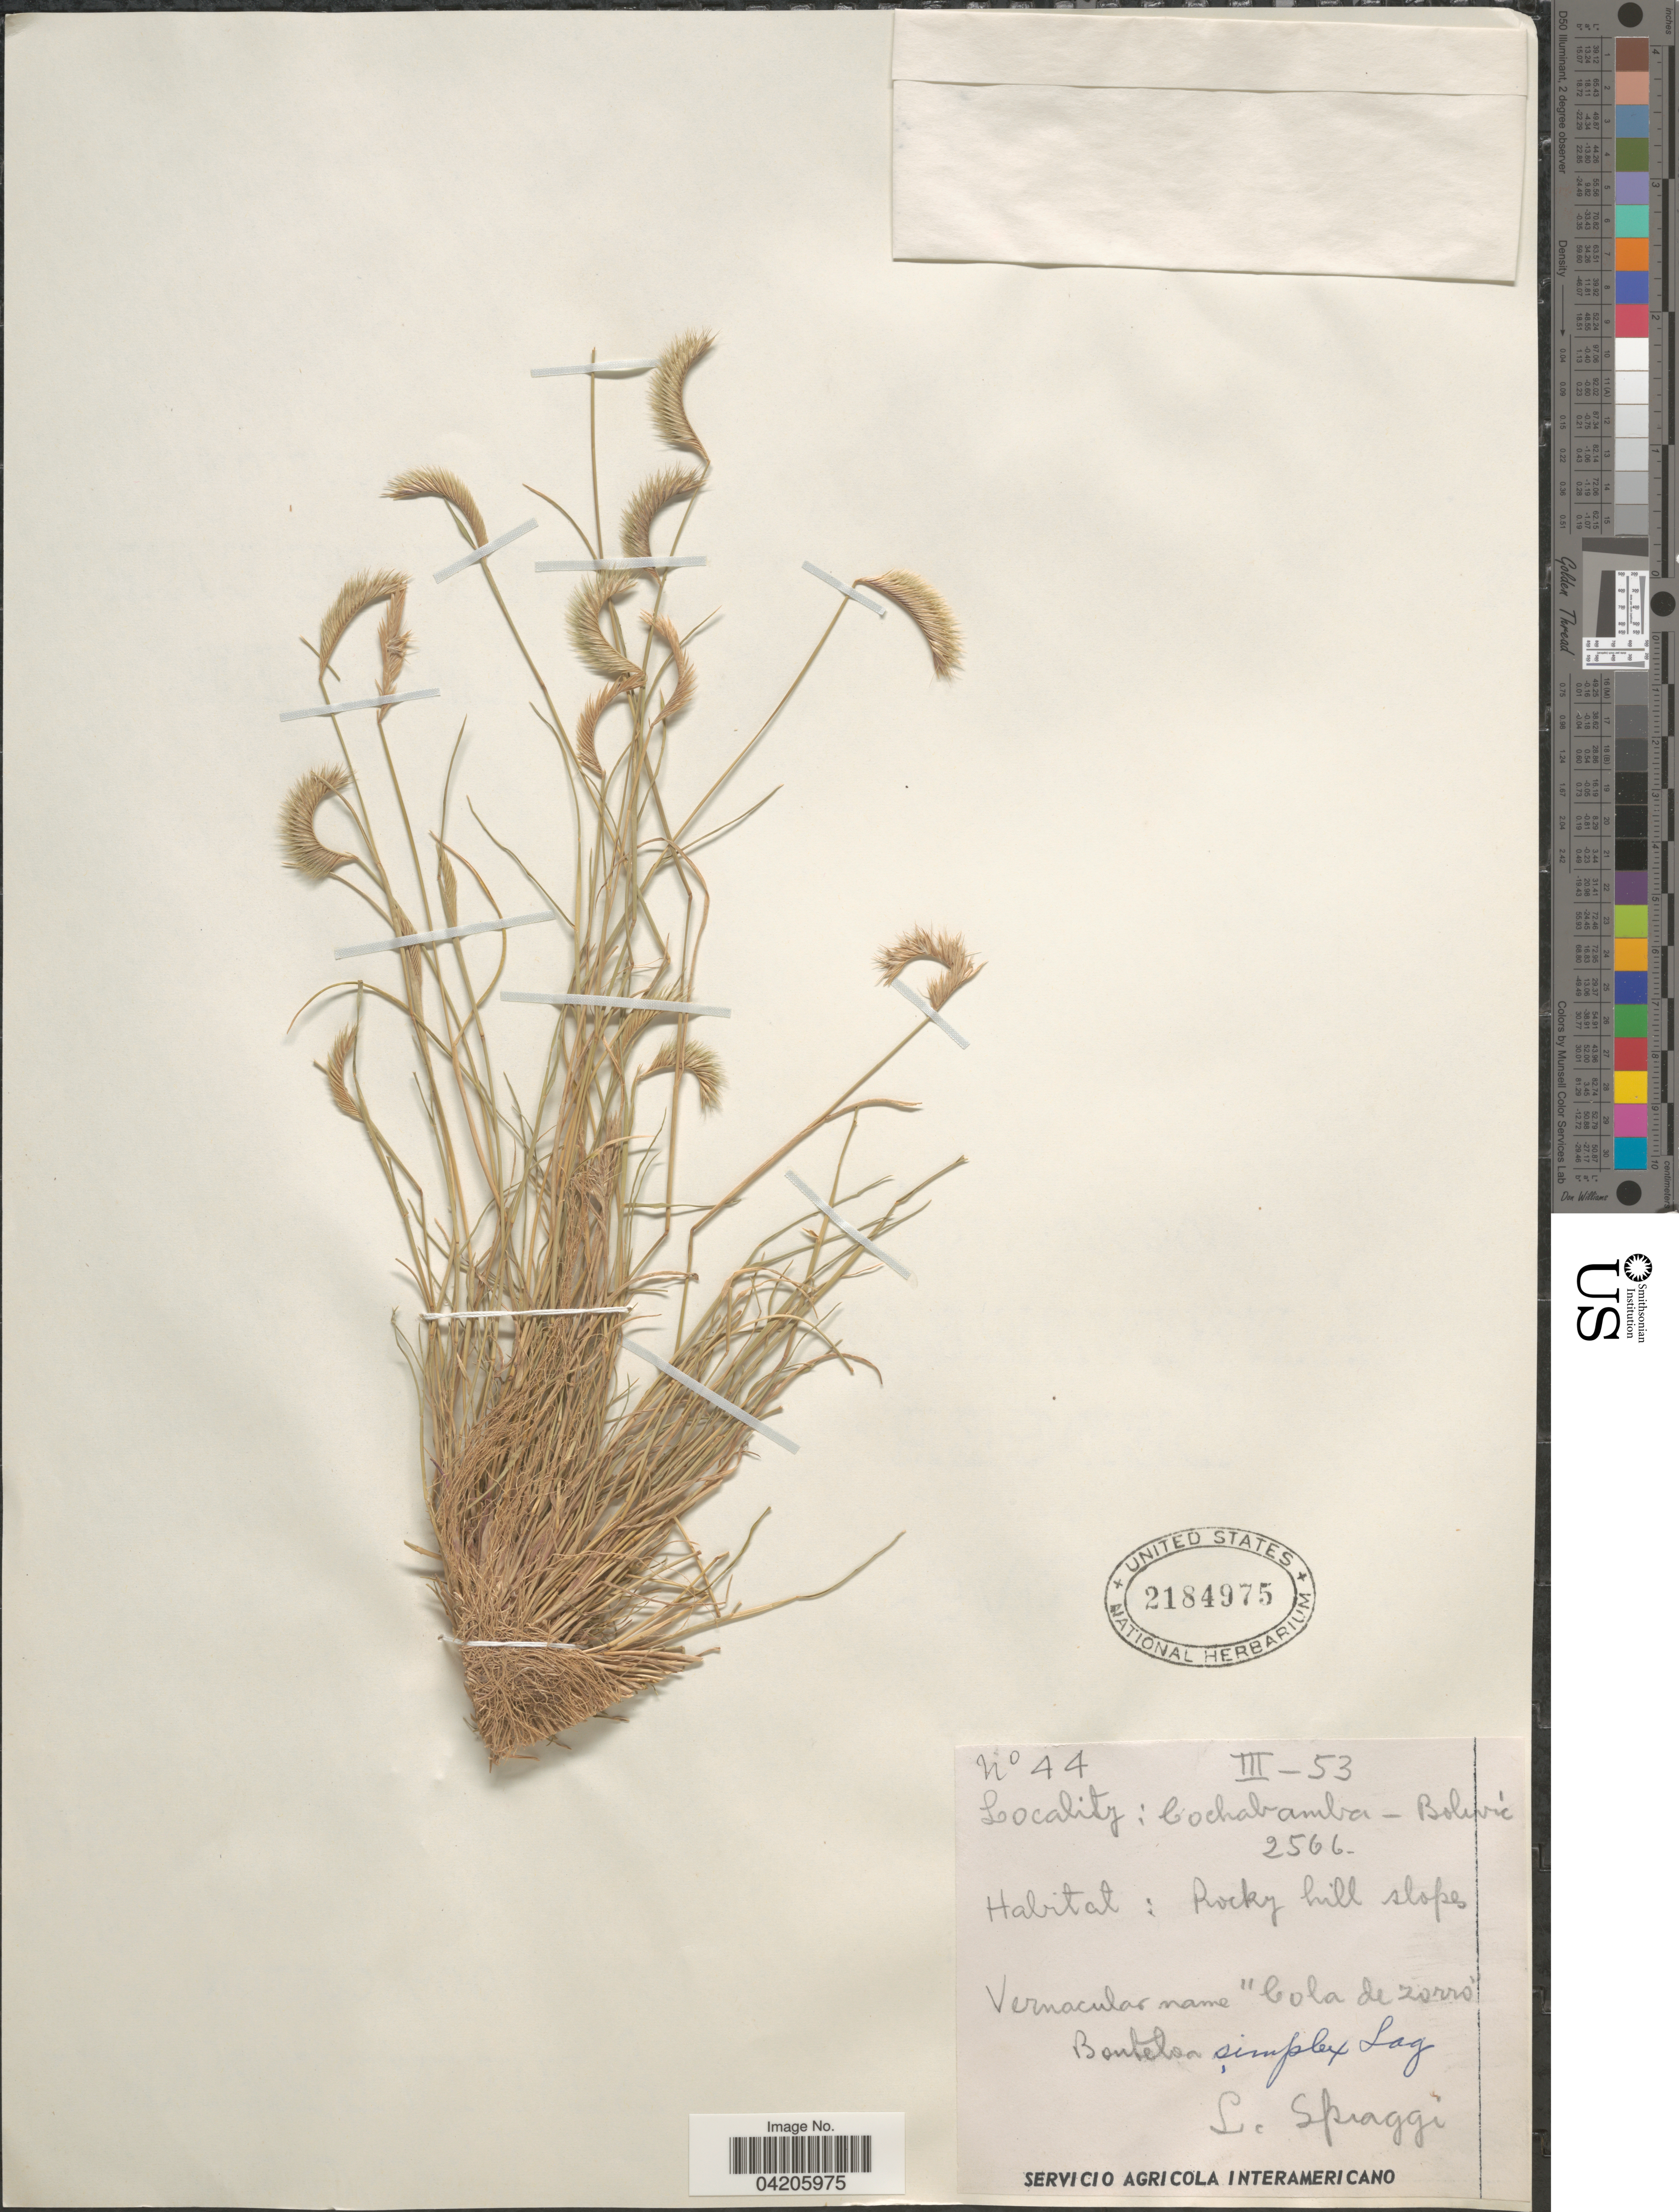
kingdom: Plantae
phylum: Tracheophyta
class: Liliopsida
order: Poales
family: Poaceae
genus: Bouteloua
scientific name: Bouteloua simplex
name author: Lag.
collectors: L. Spiaggi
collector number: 44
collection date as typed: Transcribed d/m/y: /3/53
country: Bolivia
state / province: Cochabamba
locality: Rocky hill slopes.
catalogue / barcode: US 2184975